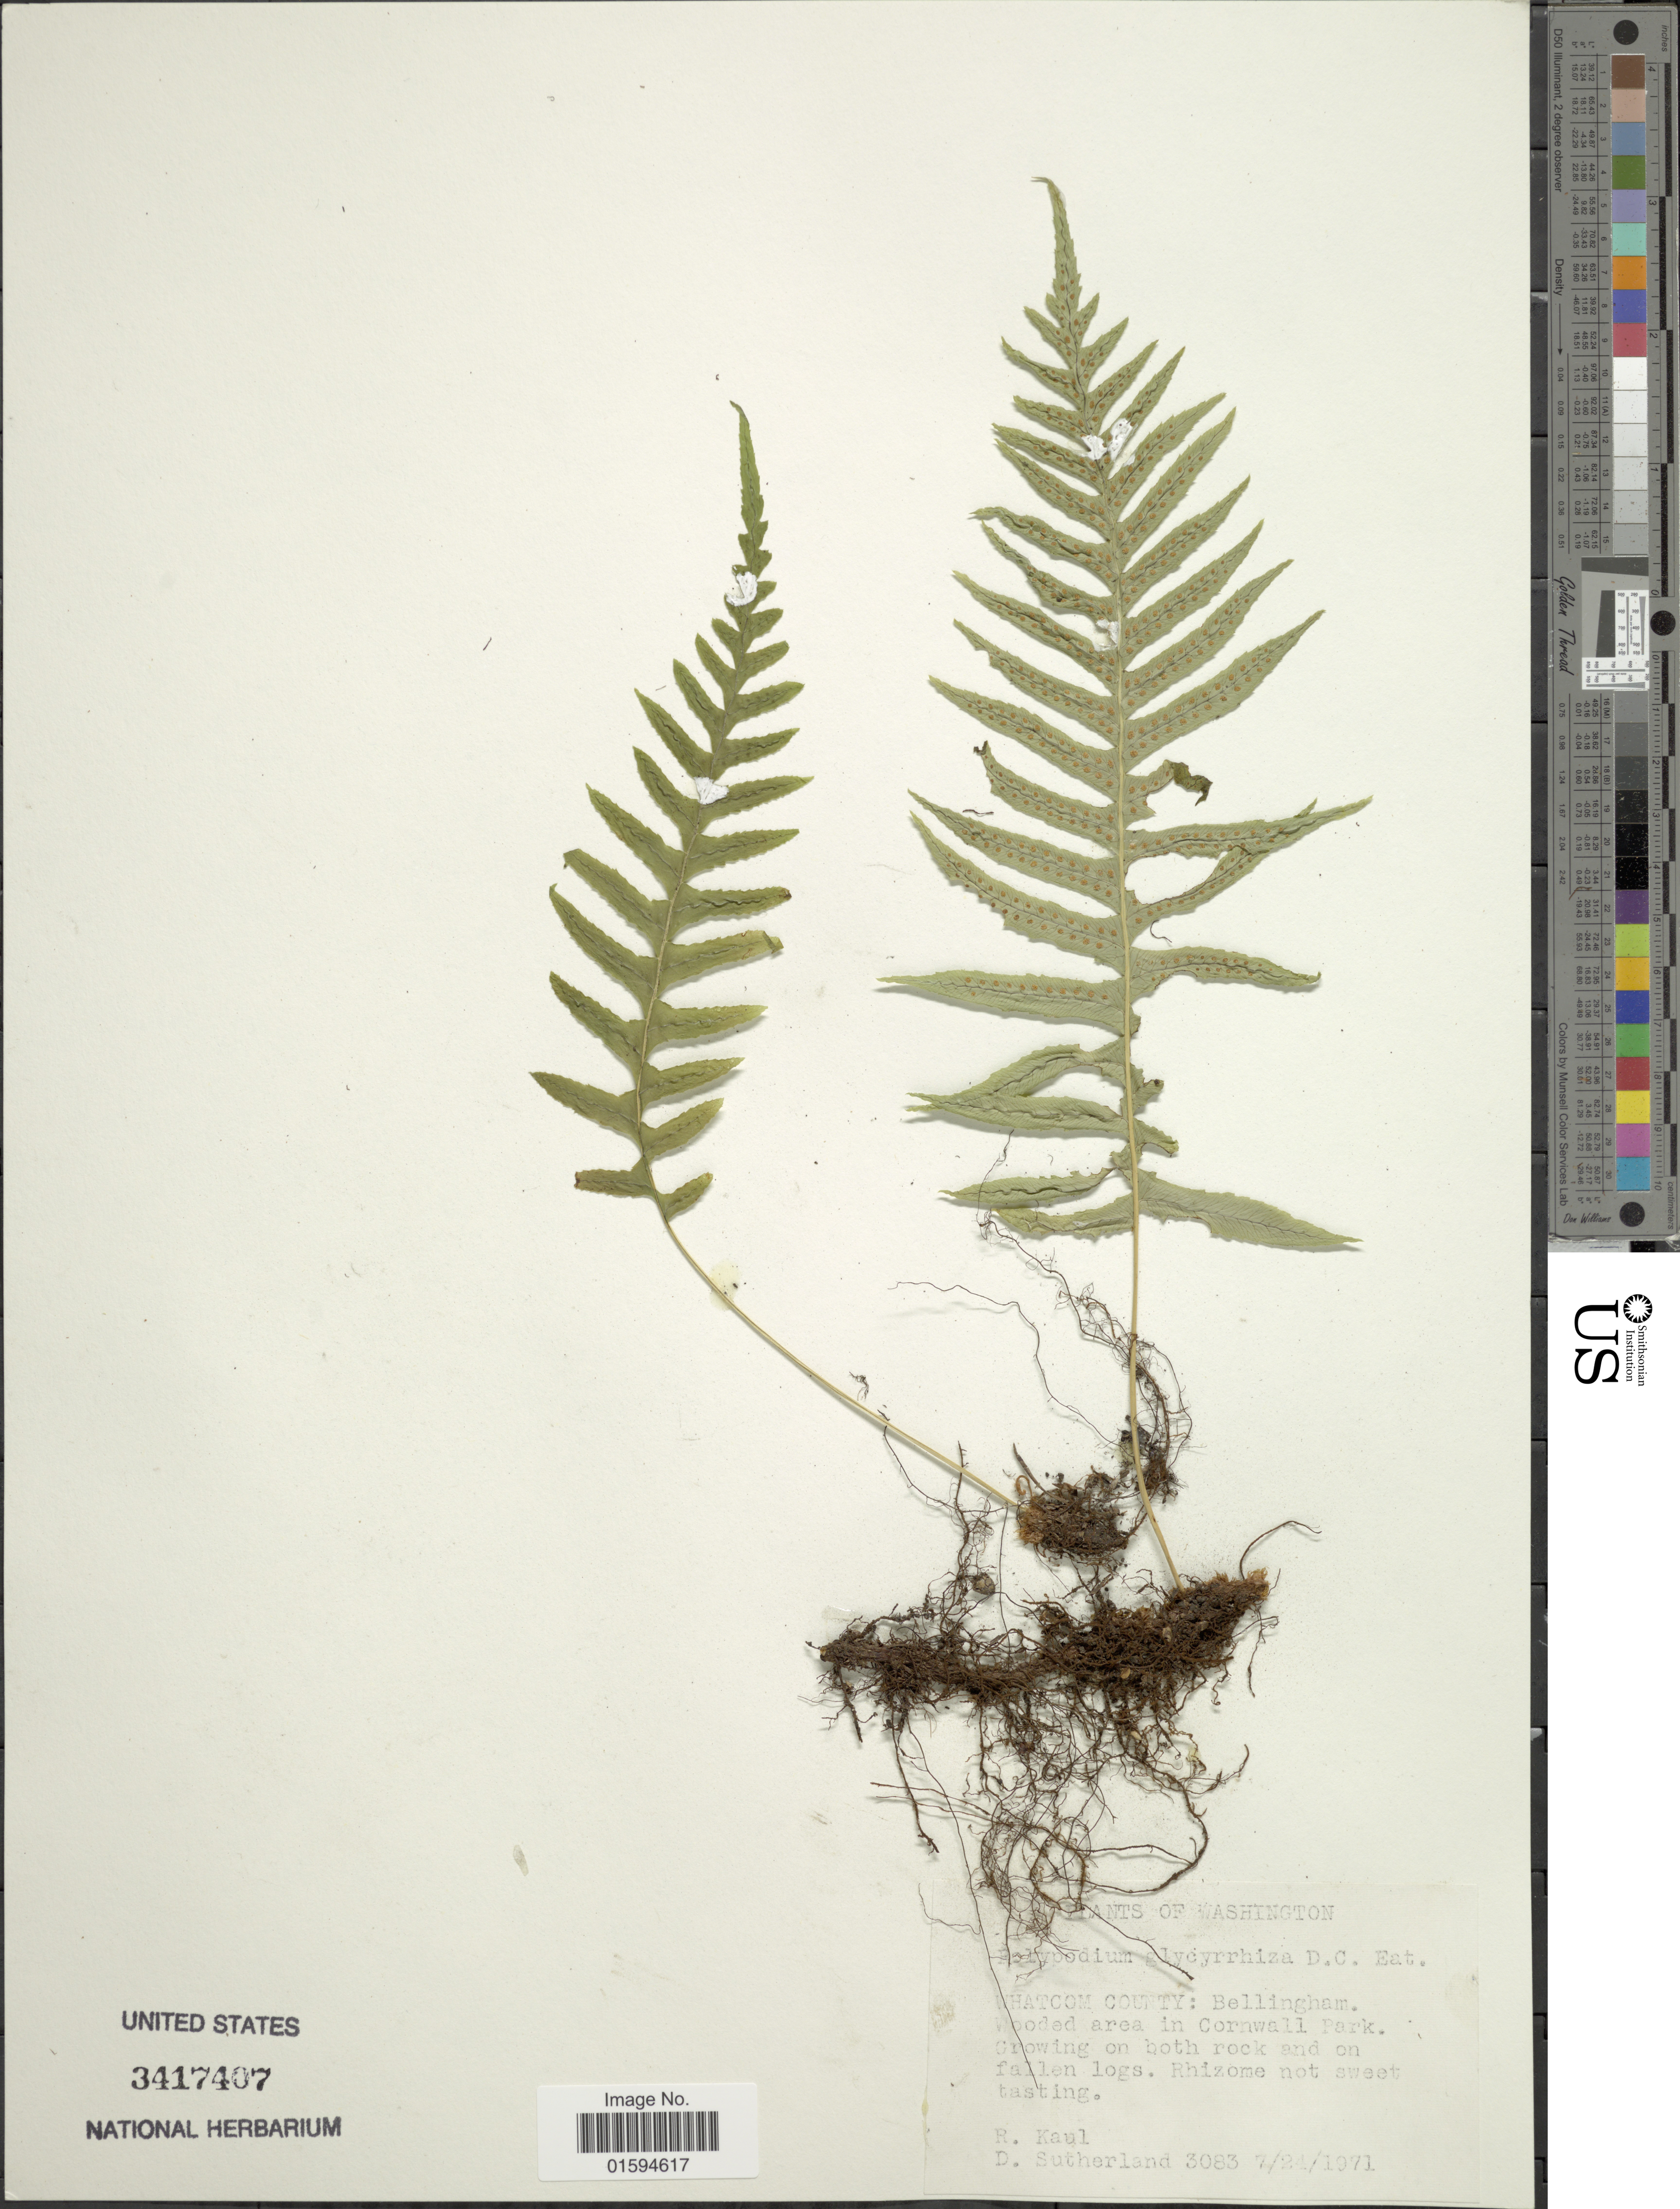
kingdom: Plantae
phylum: Tracheophyta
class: Polypodiopsida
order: Polypodiales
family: Polypodiaceae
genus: Polypodium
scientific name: Polypodium glycyrrhiza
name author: D.C. Eaton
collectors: R. Kaul & D. Sutherland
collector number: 3083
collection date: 1971-07-24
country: United States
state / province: Washington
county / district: Whatcom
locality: Whatcom County: Bellingham, wooded area in Cornwall Park.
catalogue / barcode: US 3417407